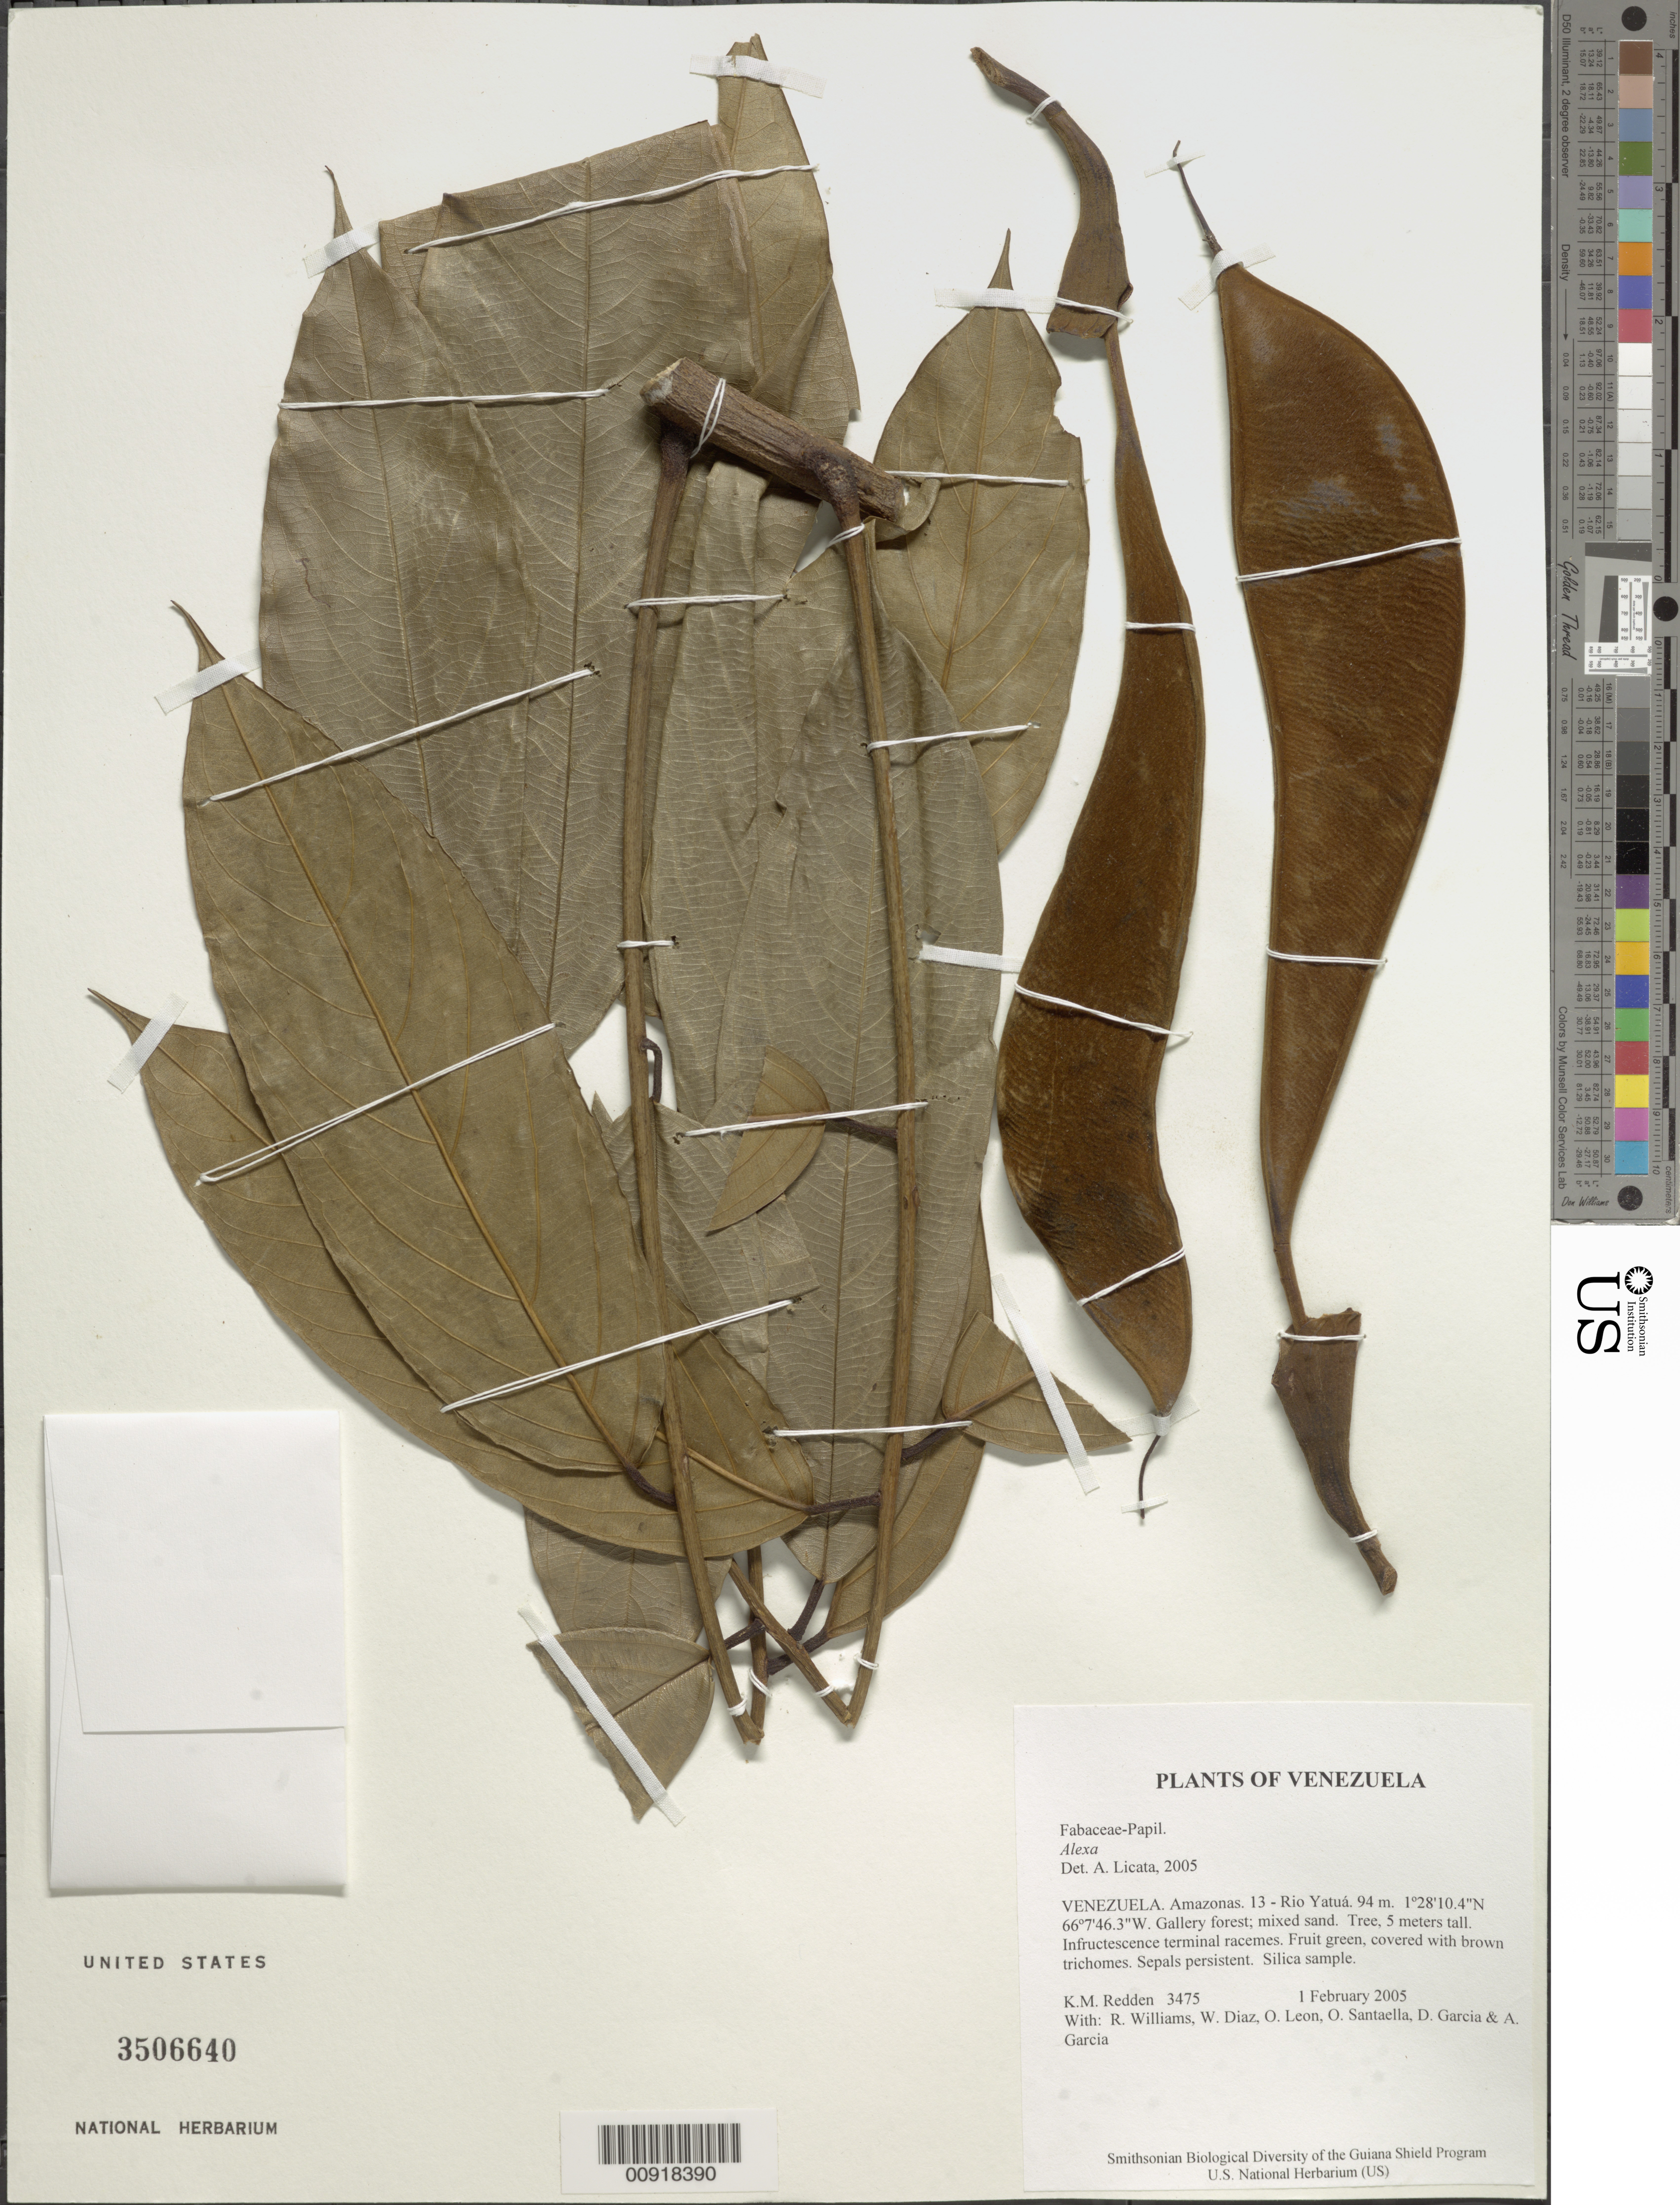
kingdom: Plantae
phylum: Tracheophyta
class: Magnoliopsida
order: Fabales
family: Fabaceae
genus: Alexa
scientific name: Alexa bauhiniiflora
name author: Ducke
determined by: Silva, G. S.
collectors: K. M. Redden, R. Williams, W. Díaz P., O. León, O. Santaella, D. Garcia & A. Garcia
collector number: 3475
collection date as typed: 1 February 2005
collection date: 2005-02-01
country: Venezuela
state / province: Amazonas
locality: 13 - Rio Yatuá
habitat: Gallery forest; mixed sand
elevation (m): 94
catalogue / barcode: US 3506640